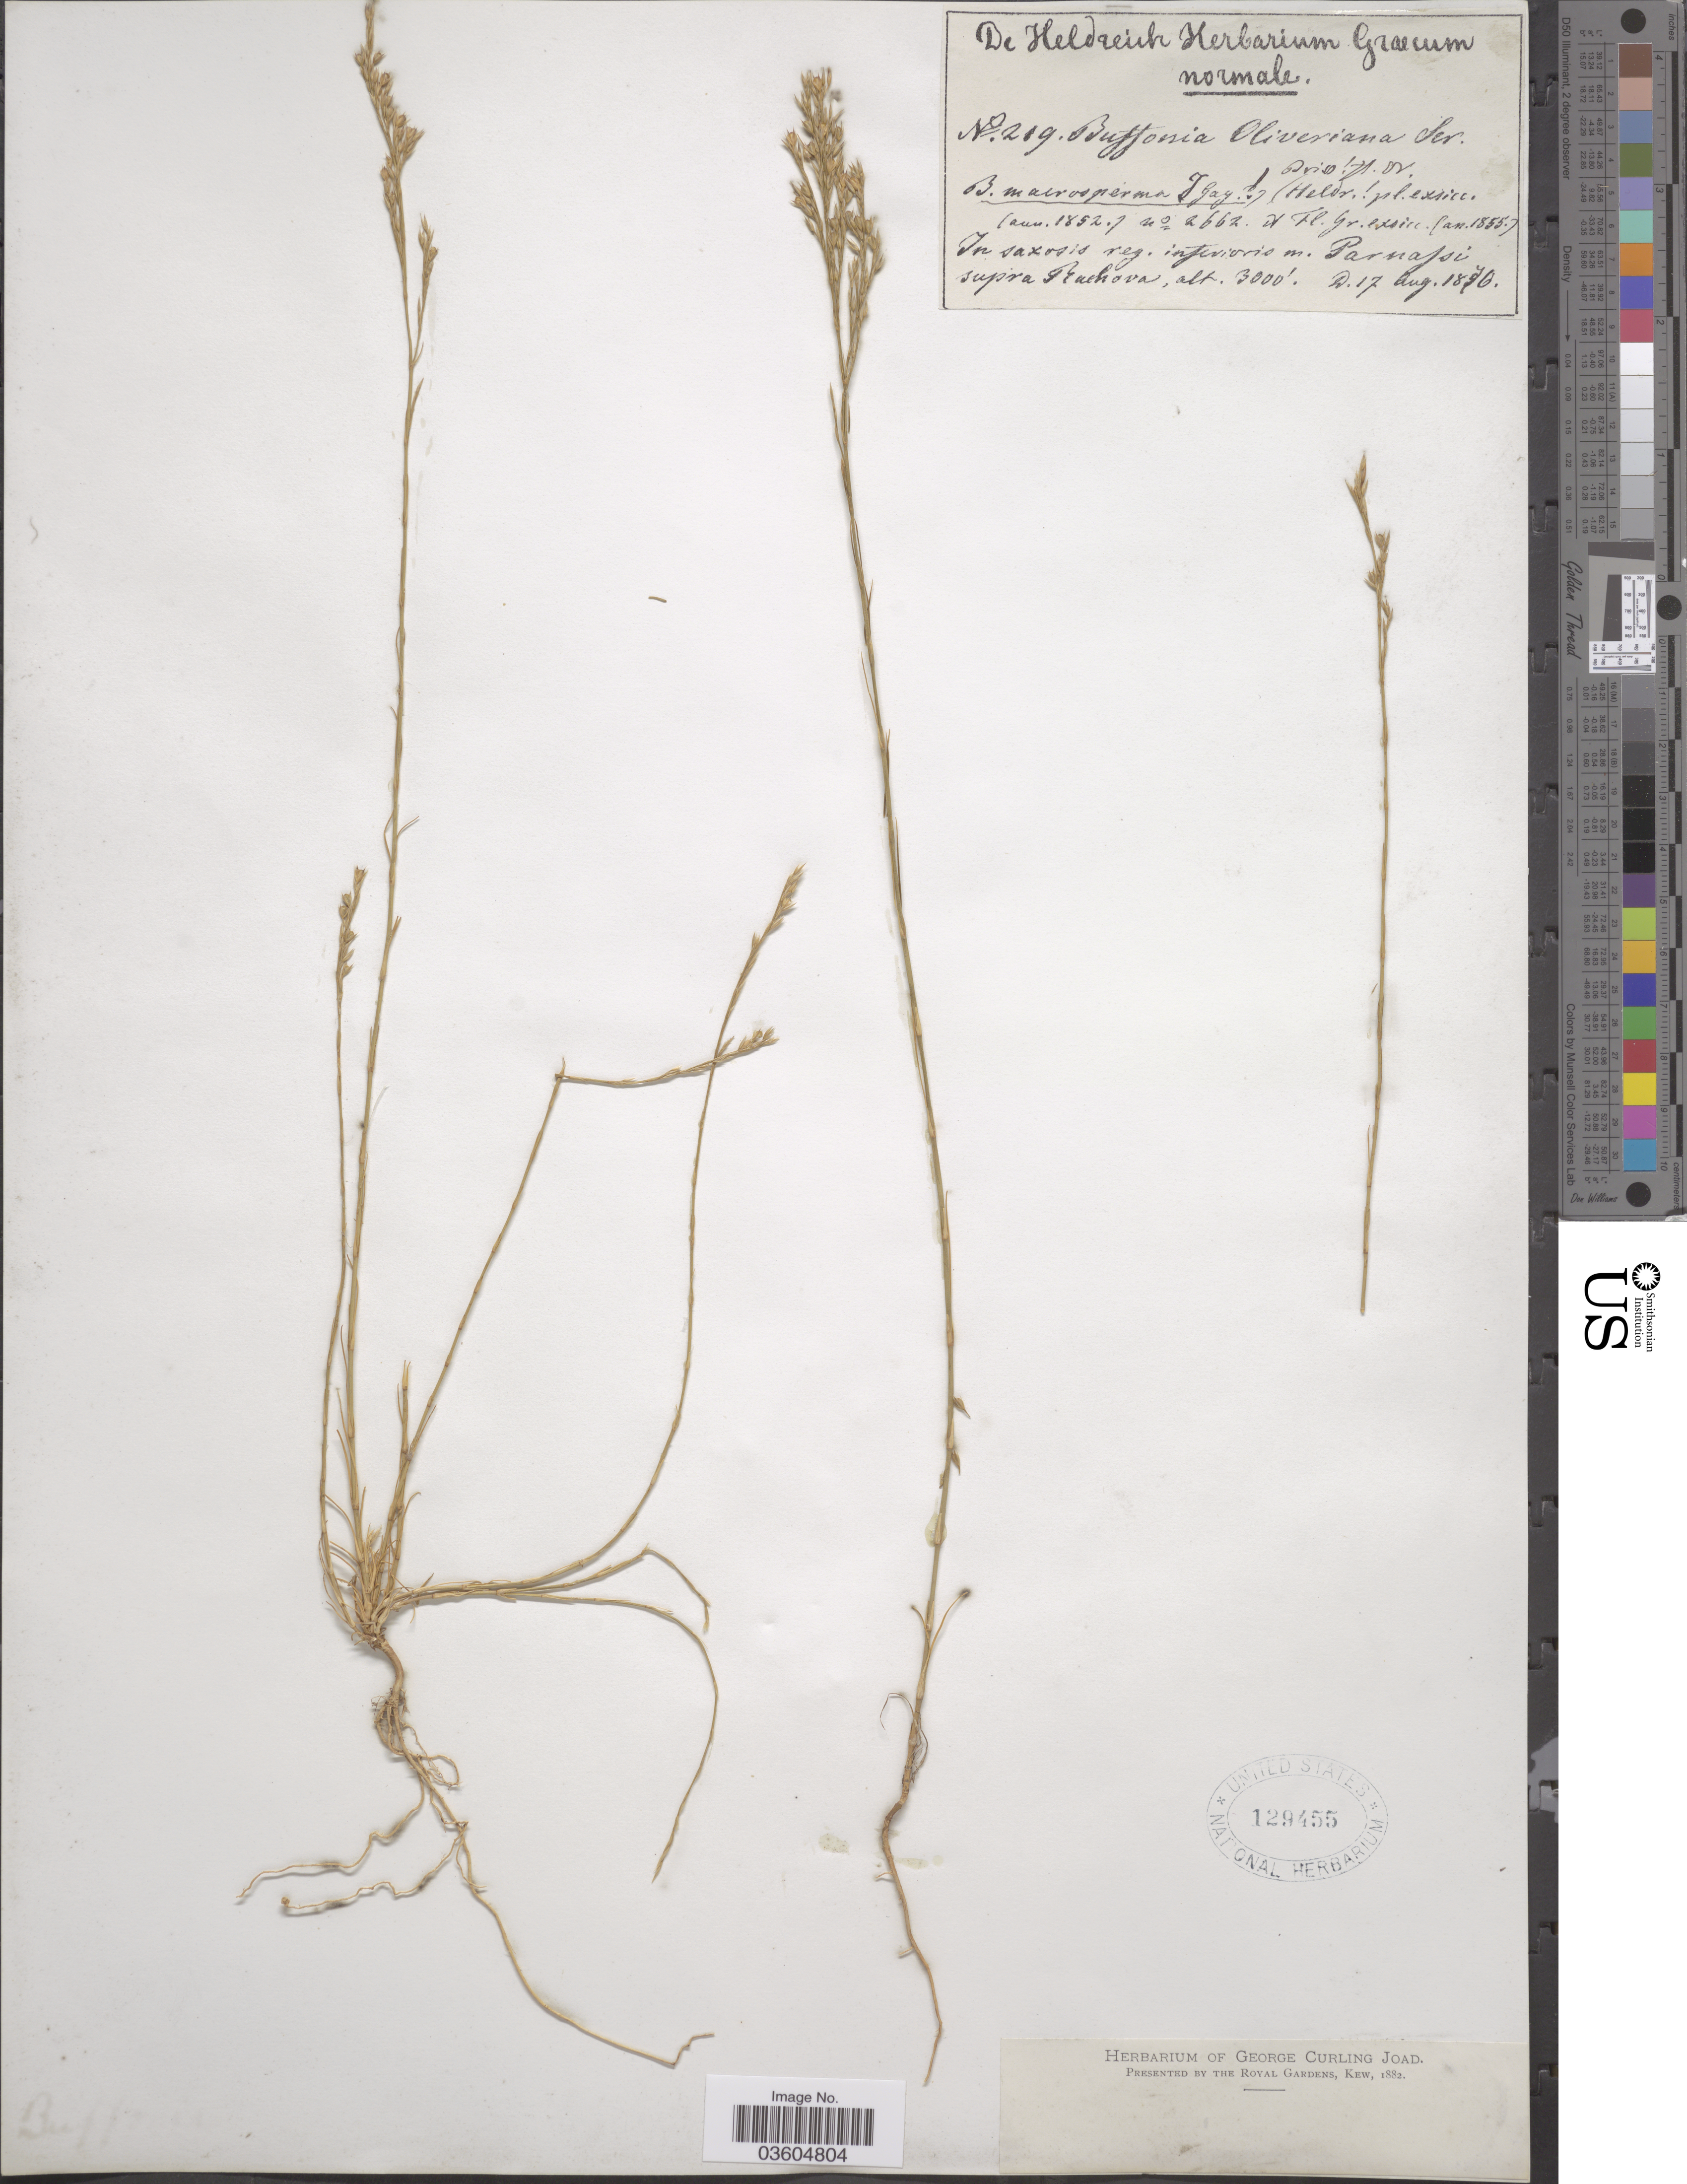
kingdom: Plantae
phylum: Tracheophyta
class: Magnoliopsida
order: Caryophyllales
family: Caryophyllaceae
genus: Bufonia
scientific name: Bufonia oliveriana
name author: Ser.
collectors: ex herb. De Heldreich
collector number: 219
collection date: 1870-08-17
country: Greece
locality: In saxosis reg. inferioro m. Parnassi supra Bachova.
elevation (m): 914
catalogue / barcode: US 129455